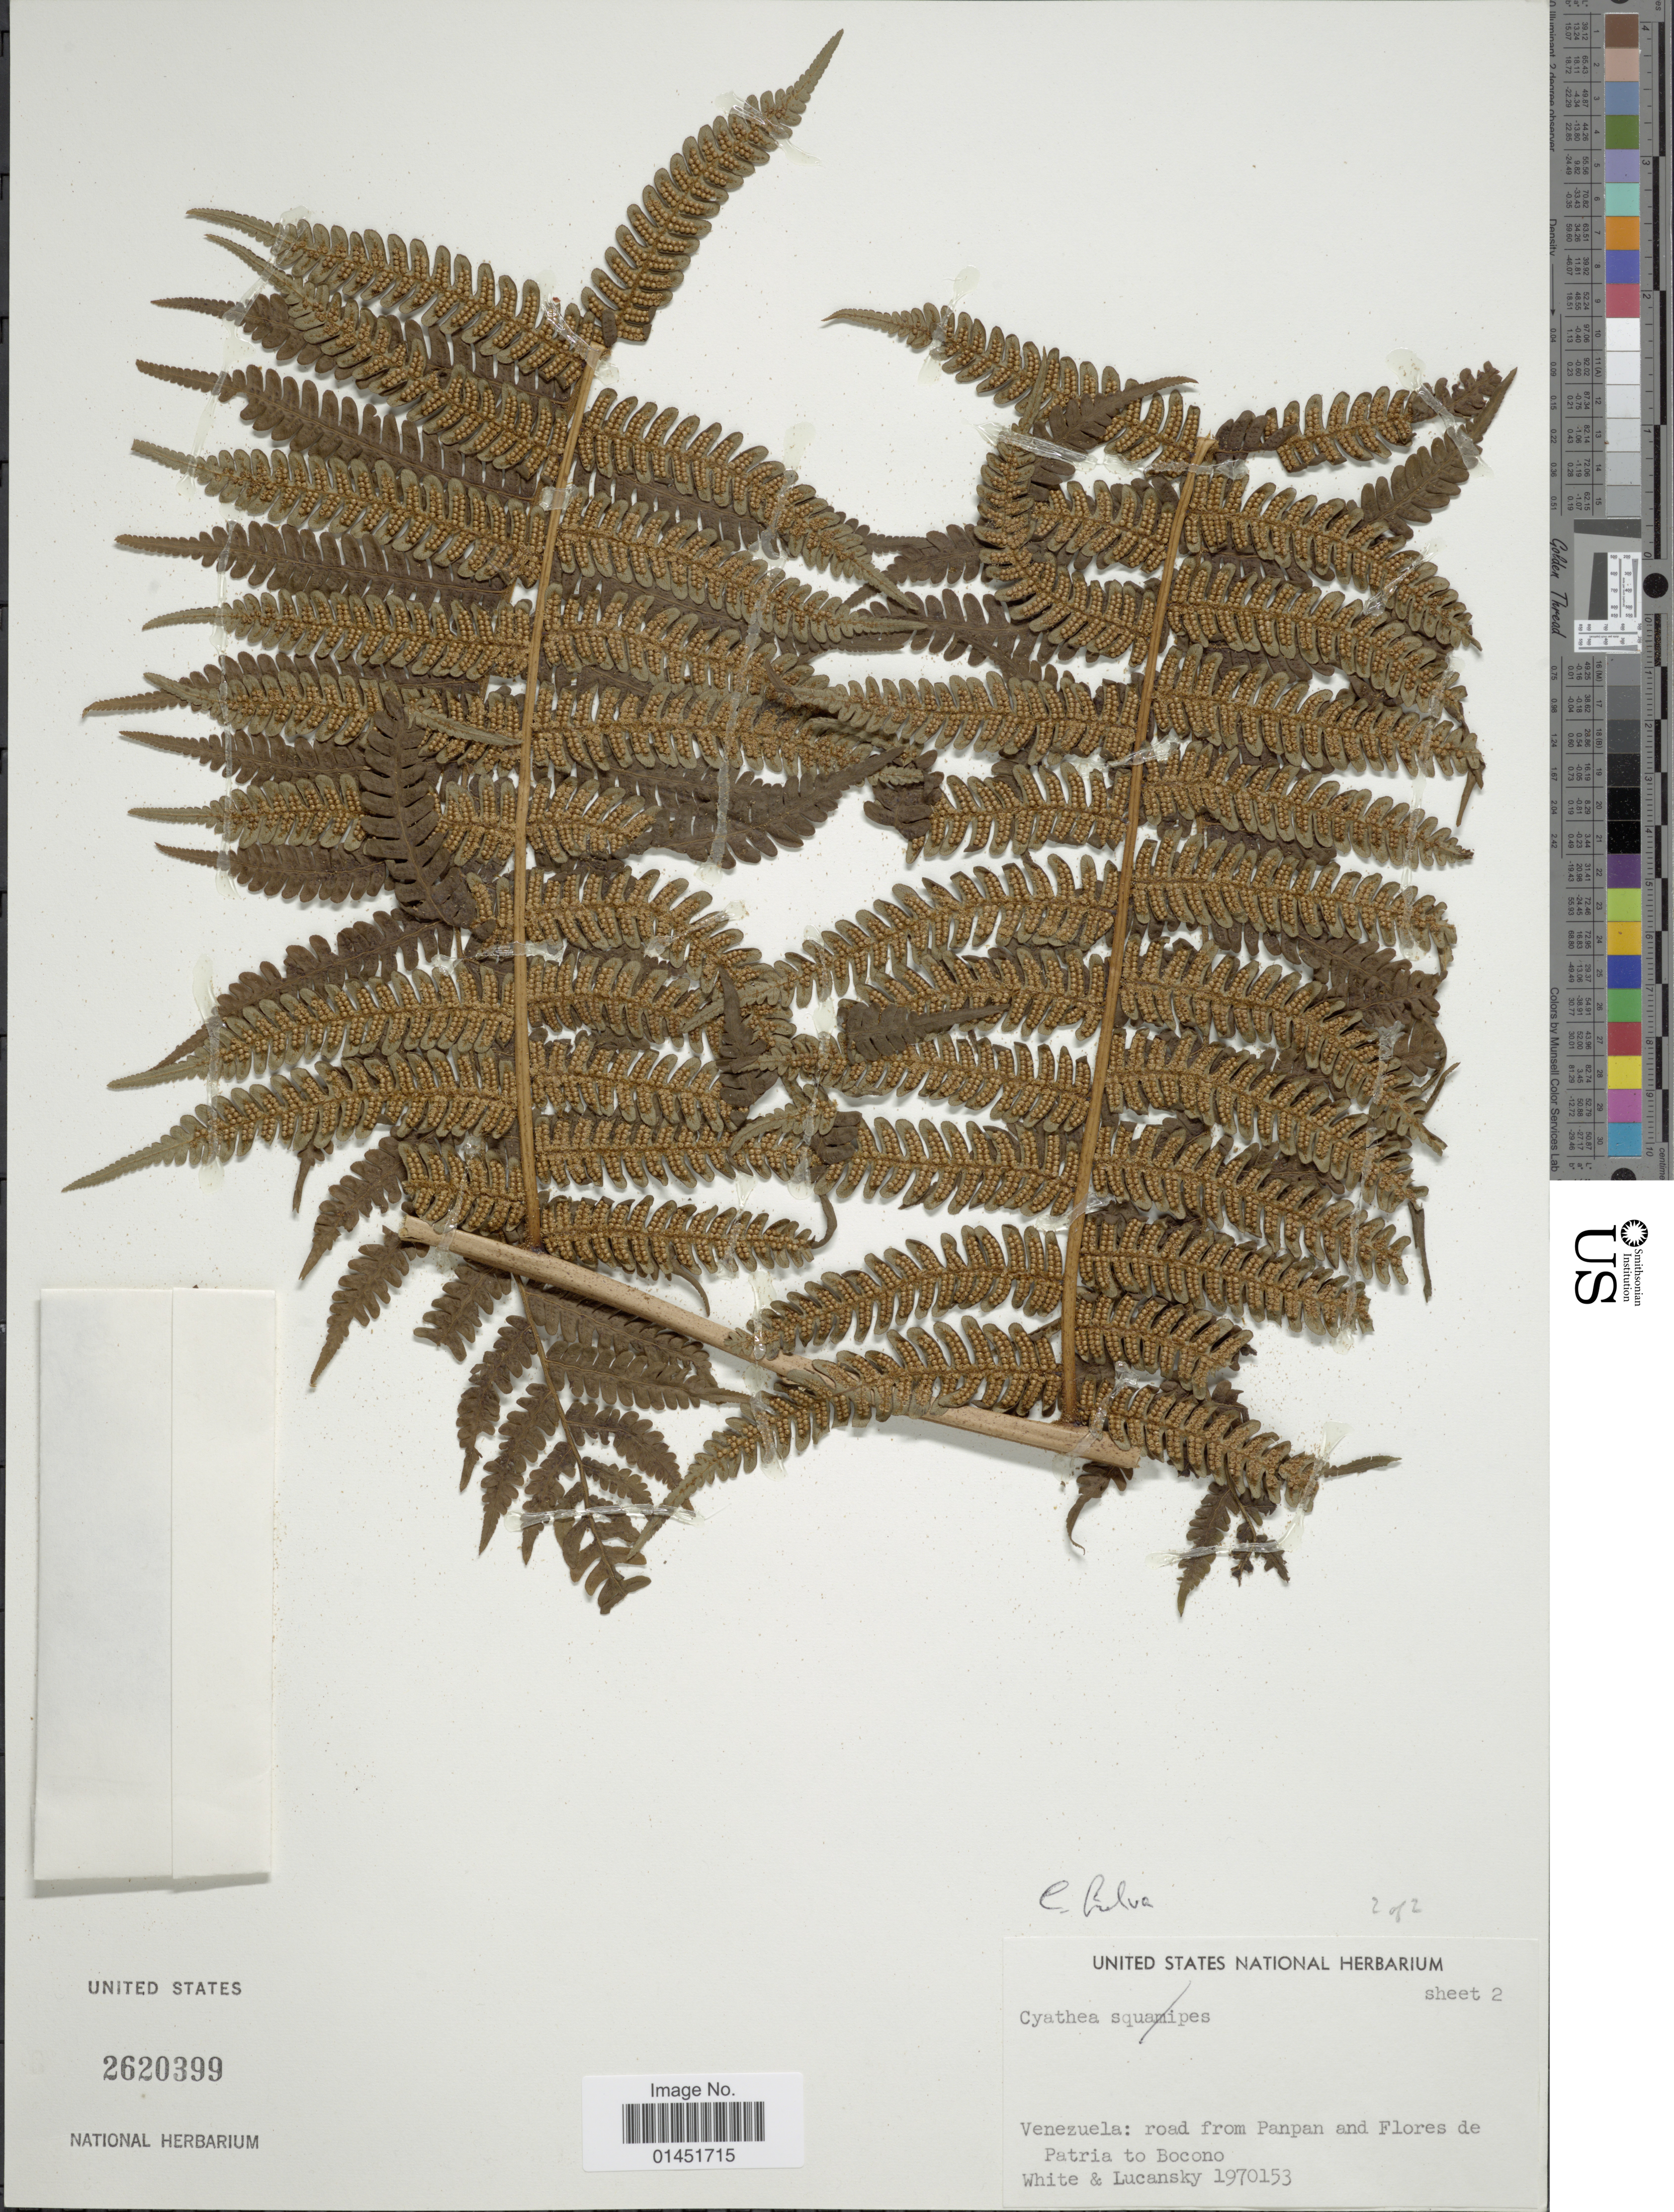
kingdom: Plantae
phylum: Tracheophyta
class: Polypodiopsida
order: Cyatheales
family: Cyatheaceae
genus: Cyathea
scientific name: Cyathea fulva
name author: (M. Martens & Galeotti) Fée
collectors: O. E. White & Lucansky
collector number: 1970153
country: Venezuela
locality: Road from Panpan and Flores de Patria to Bocono.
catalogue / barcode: US 2620399